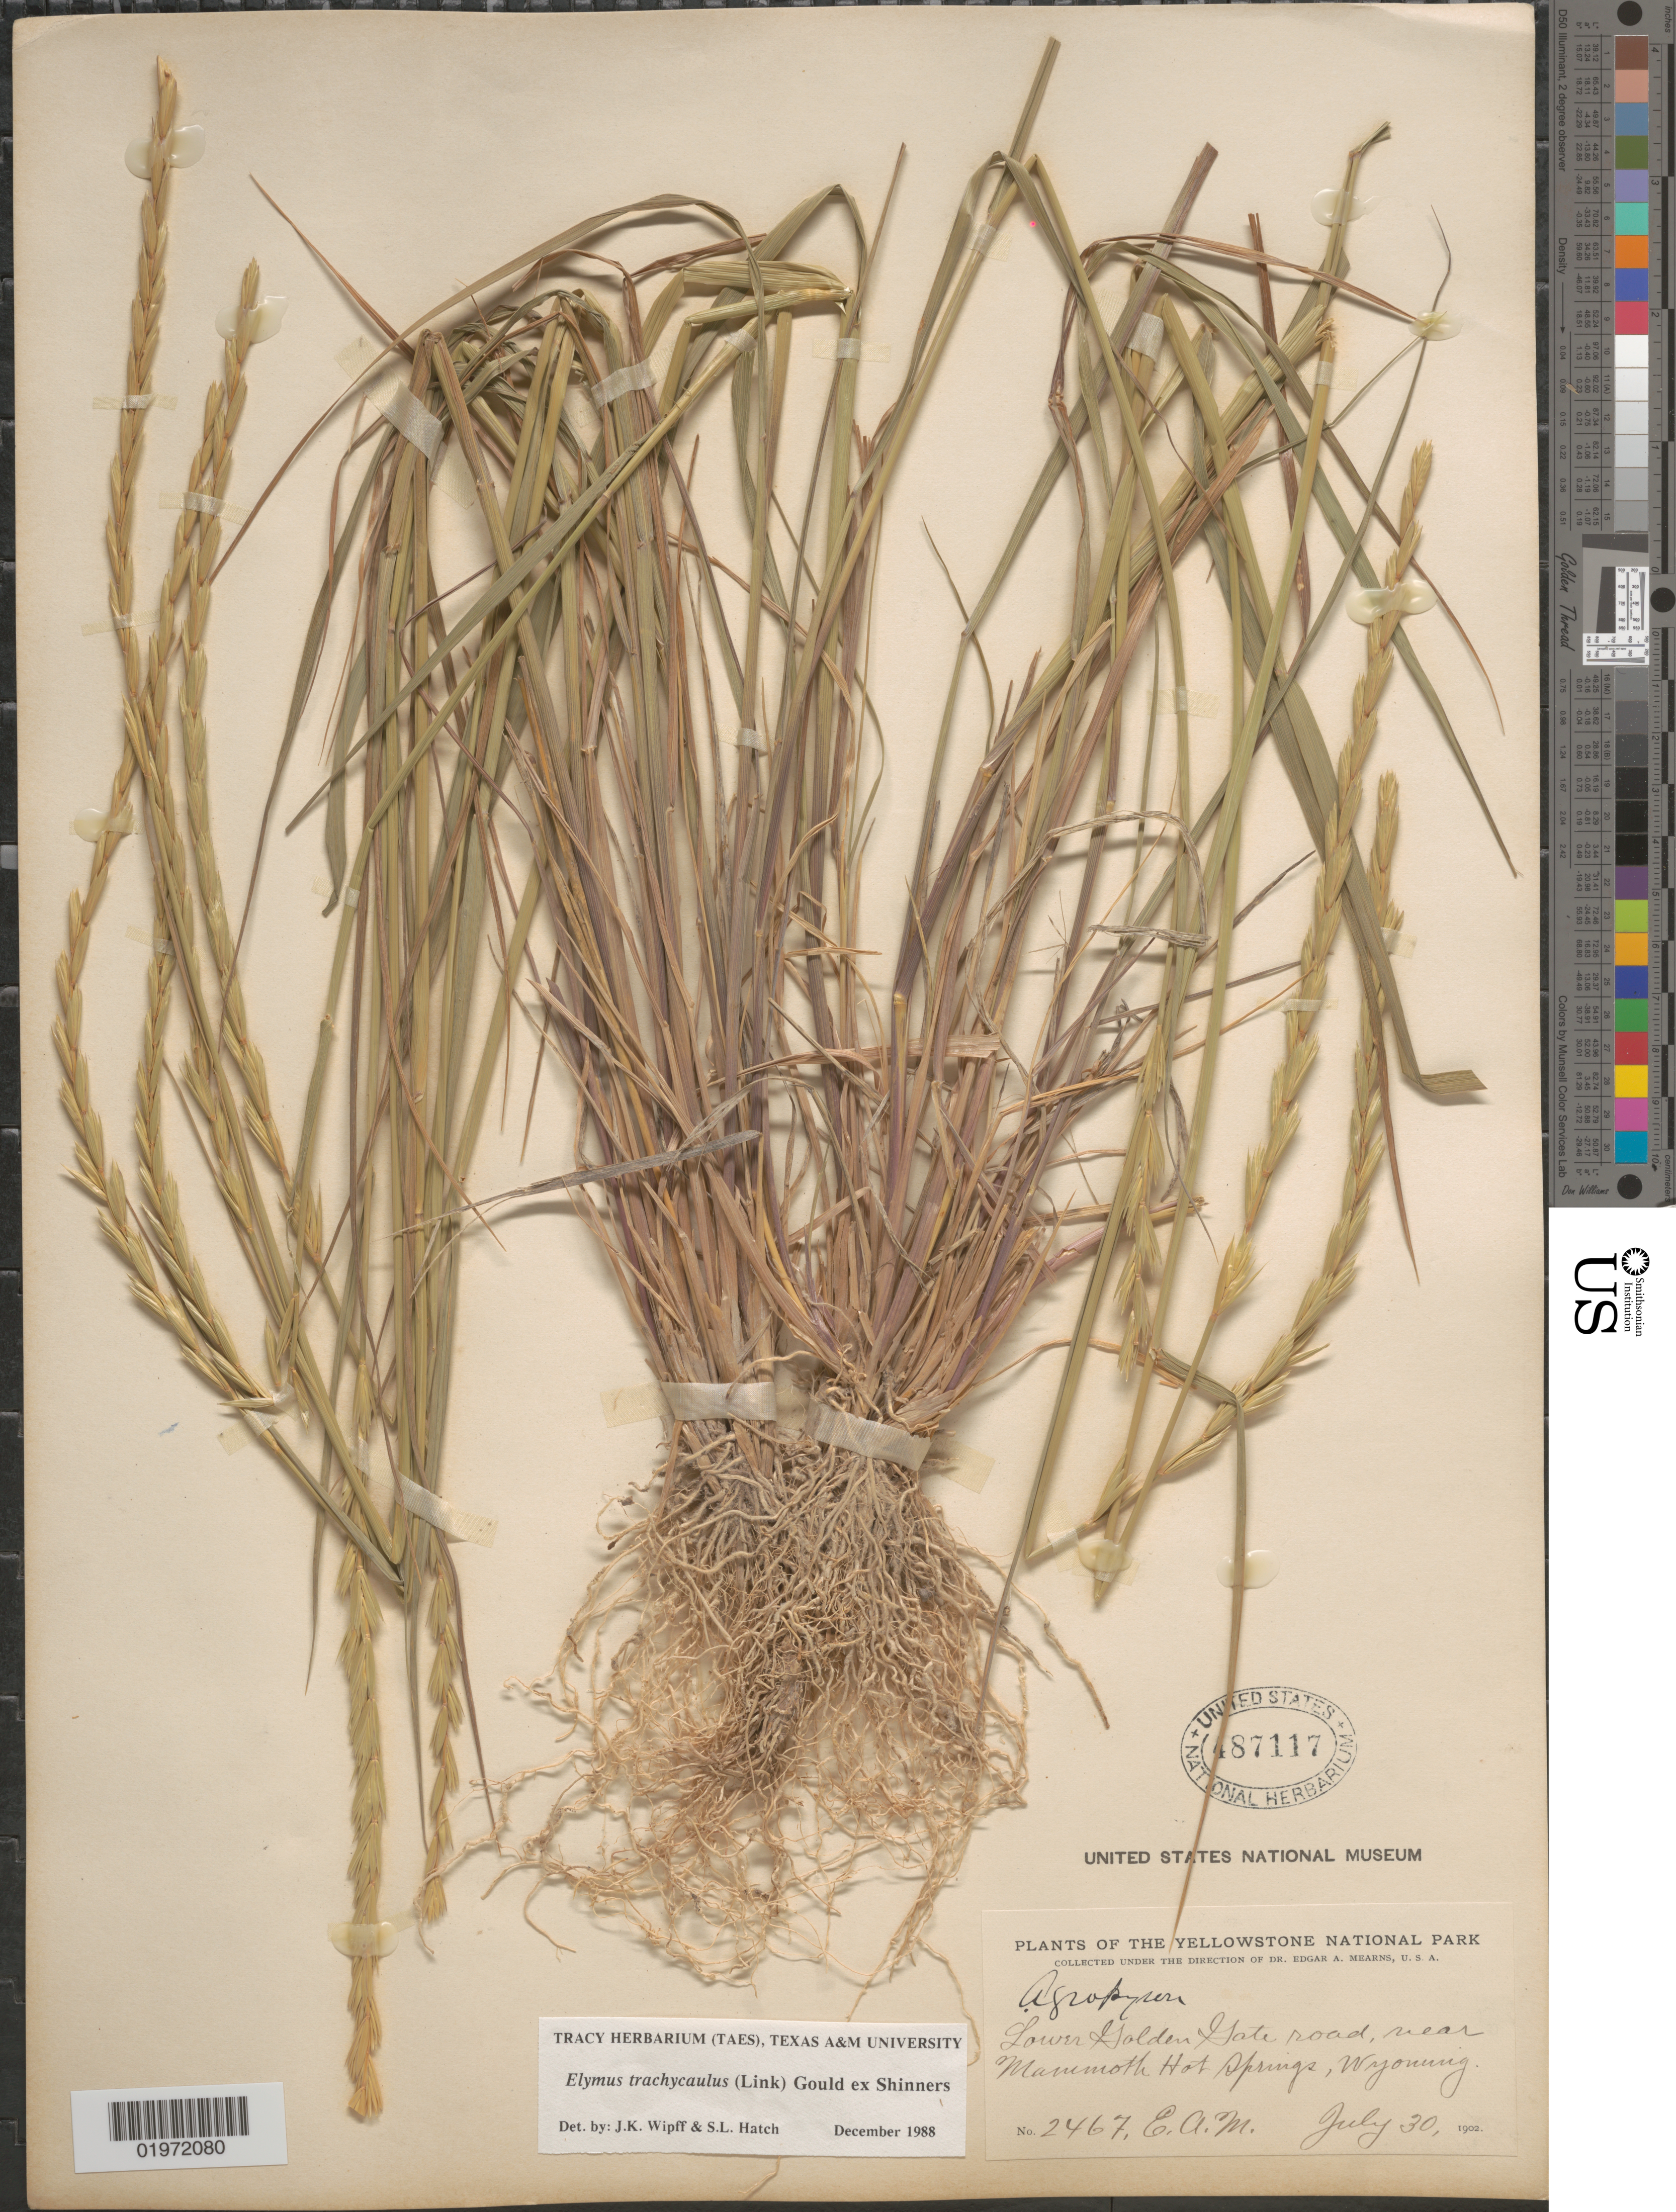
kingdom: Plantae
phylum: Tracheophyta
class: Liliopsida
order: Poales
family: Poaceae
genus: Elymus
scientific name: Elymus trachycaulus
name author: (Link) Gould ex Shinners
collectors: E. A. Mearns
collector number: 2467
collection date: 1902-07-30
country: United States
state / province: Wyoming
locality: The Yellowstone National Park. Lower Golden Gate road, near Mammoth Hot Springs.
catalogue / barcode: US 487117